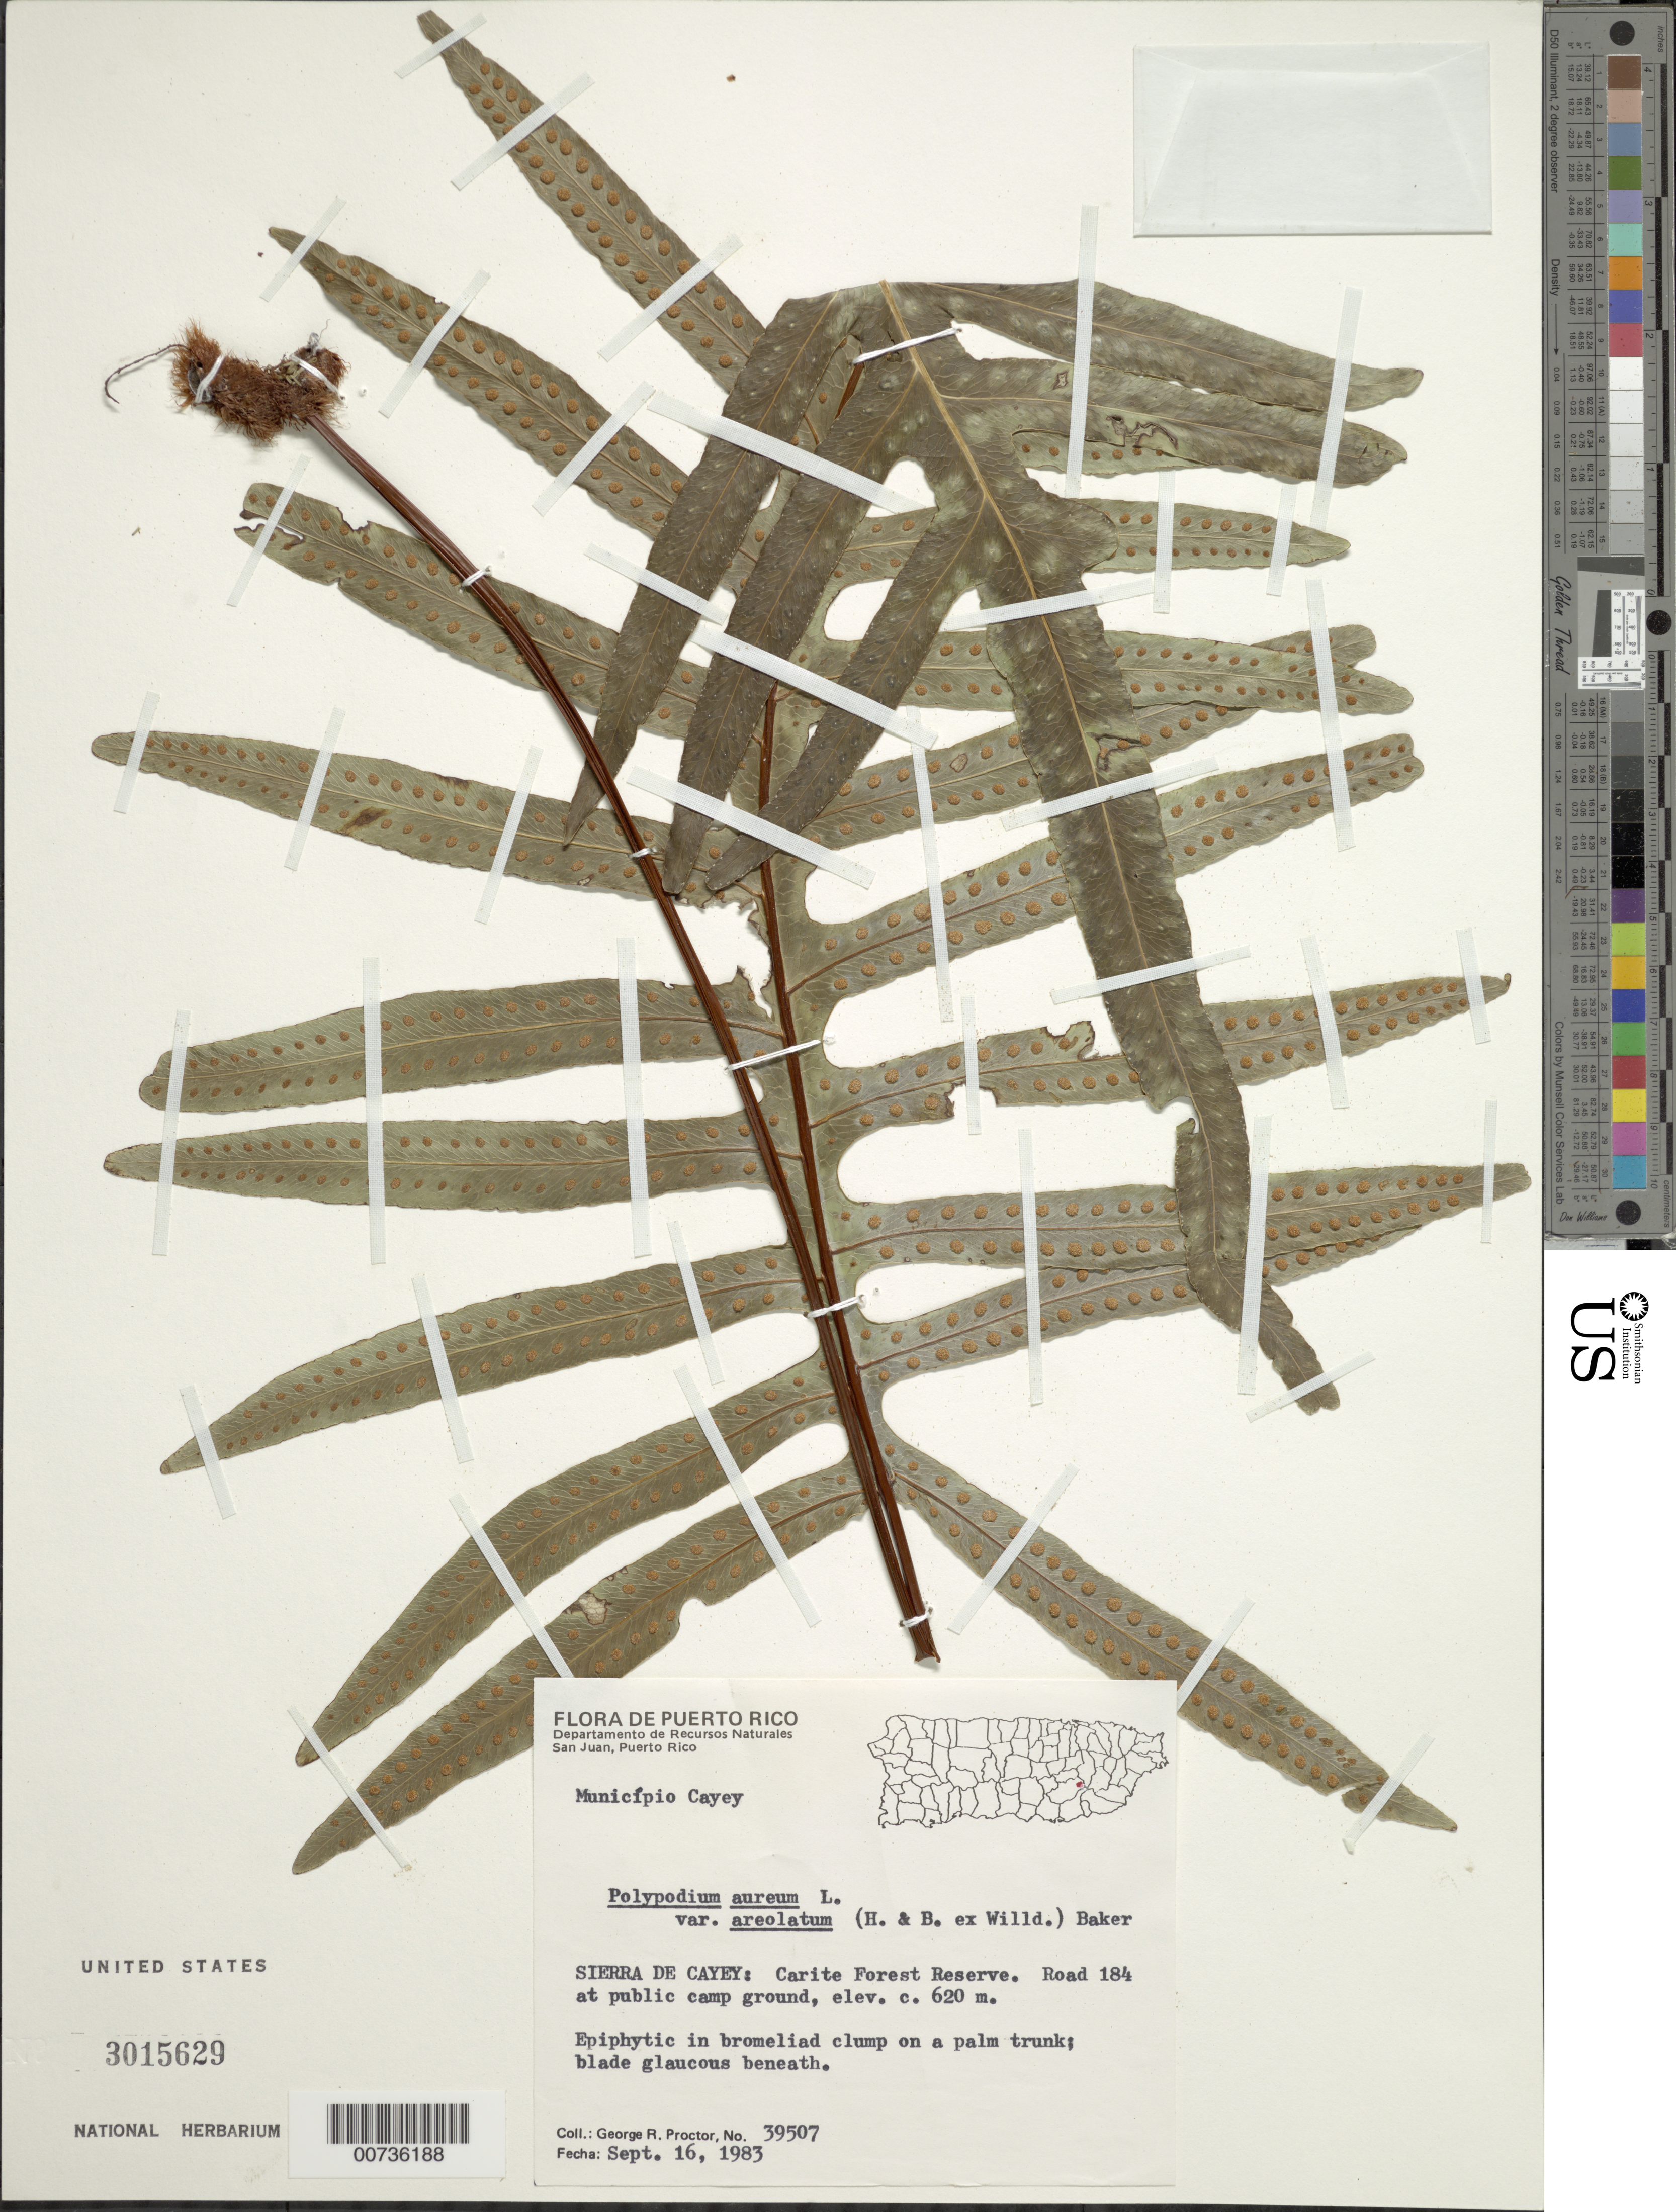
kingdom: Plantae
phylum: Tracheophyta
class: Polypodiopsida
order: Polypodiales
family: Polypodiaceae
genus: Phlebodium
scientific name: Phlebodium aureum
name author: (L.) J. Sm.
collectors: G. R. Proctor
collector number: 39507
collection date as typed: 16 Sep 1983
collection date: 1983-09-16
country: Puerto Rico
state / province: Cayey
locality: Sierra de Cayey: Carite Forest Reserve. Road 184 at public camp ground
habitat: Epiphytic in bromeliad clump on a palm trunk, blade glaucous beneath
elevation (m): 620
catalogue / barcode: US 3015629